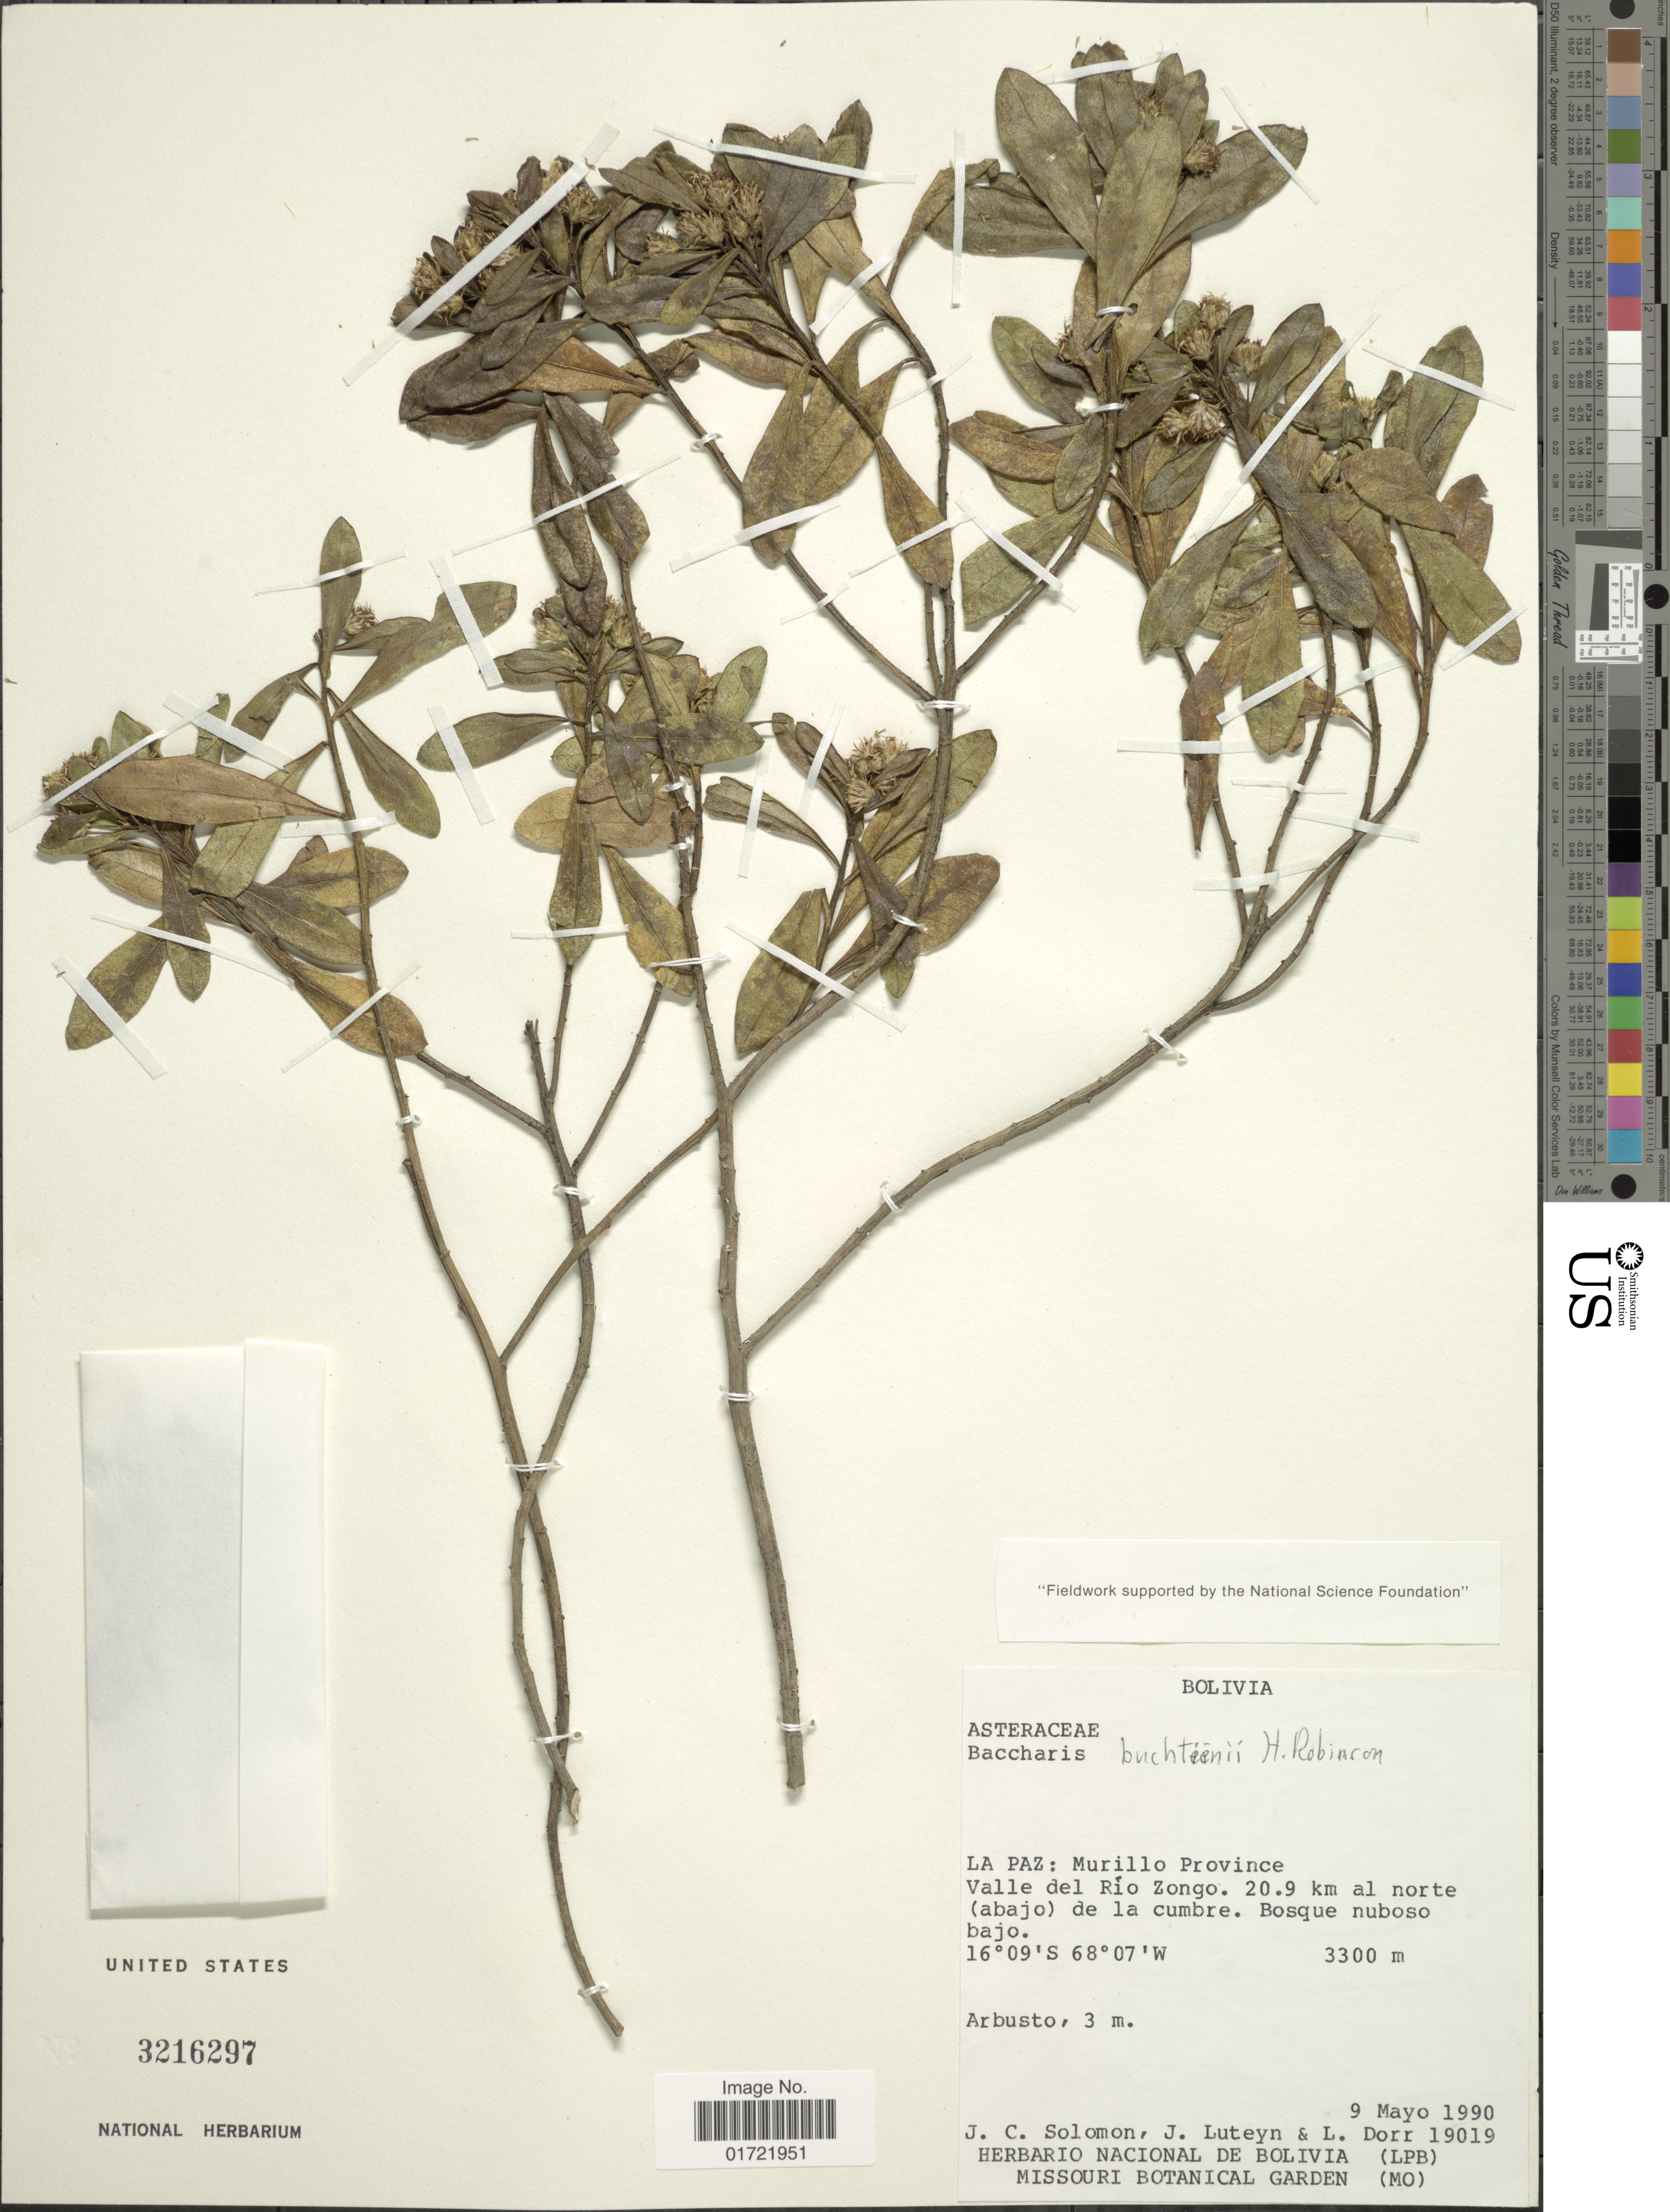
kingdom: Plantae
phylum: Tracheophyta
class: Magnoliopsida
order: Asterales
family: Asteraceae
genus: Baccharis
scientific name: Baccharis buchtienii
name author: H. Rob.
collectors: J. C. Solomon, J. L. Luteyn & L. J. Dorr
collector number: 19017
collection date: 1990-05-09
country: Bolivia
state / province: La Paz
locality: Murillo Province. Valle del Rio Zongo. 20.9 km al norte (abajo) de la cumbre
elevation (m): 3300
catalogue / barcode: US 3216297